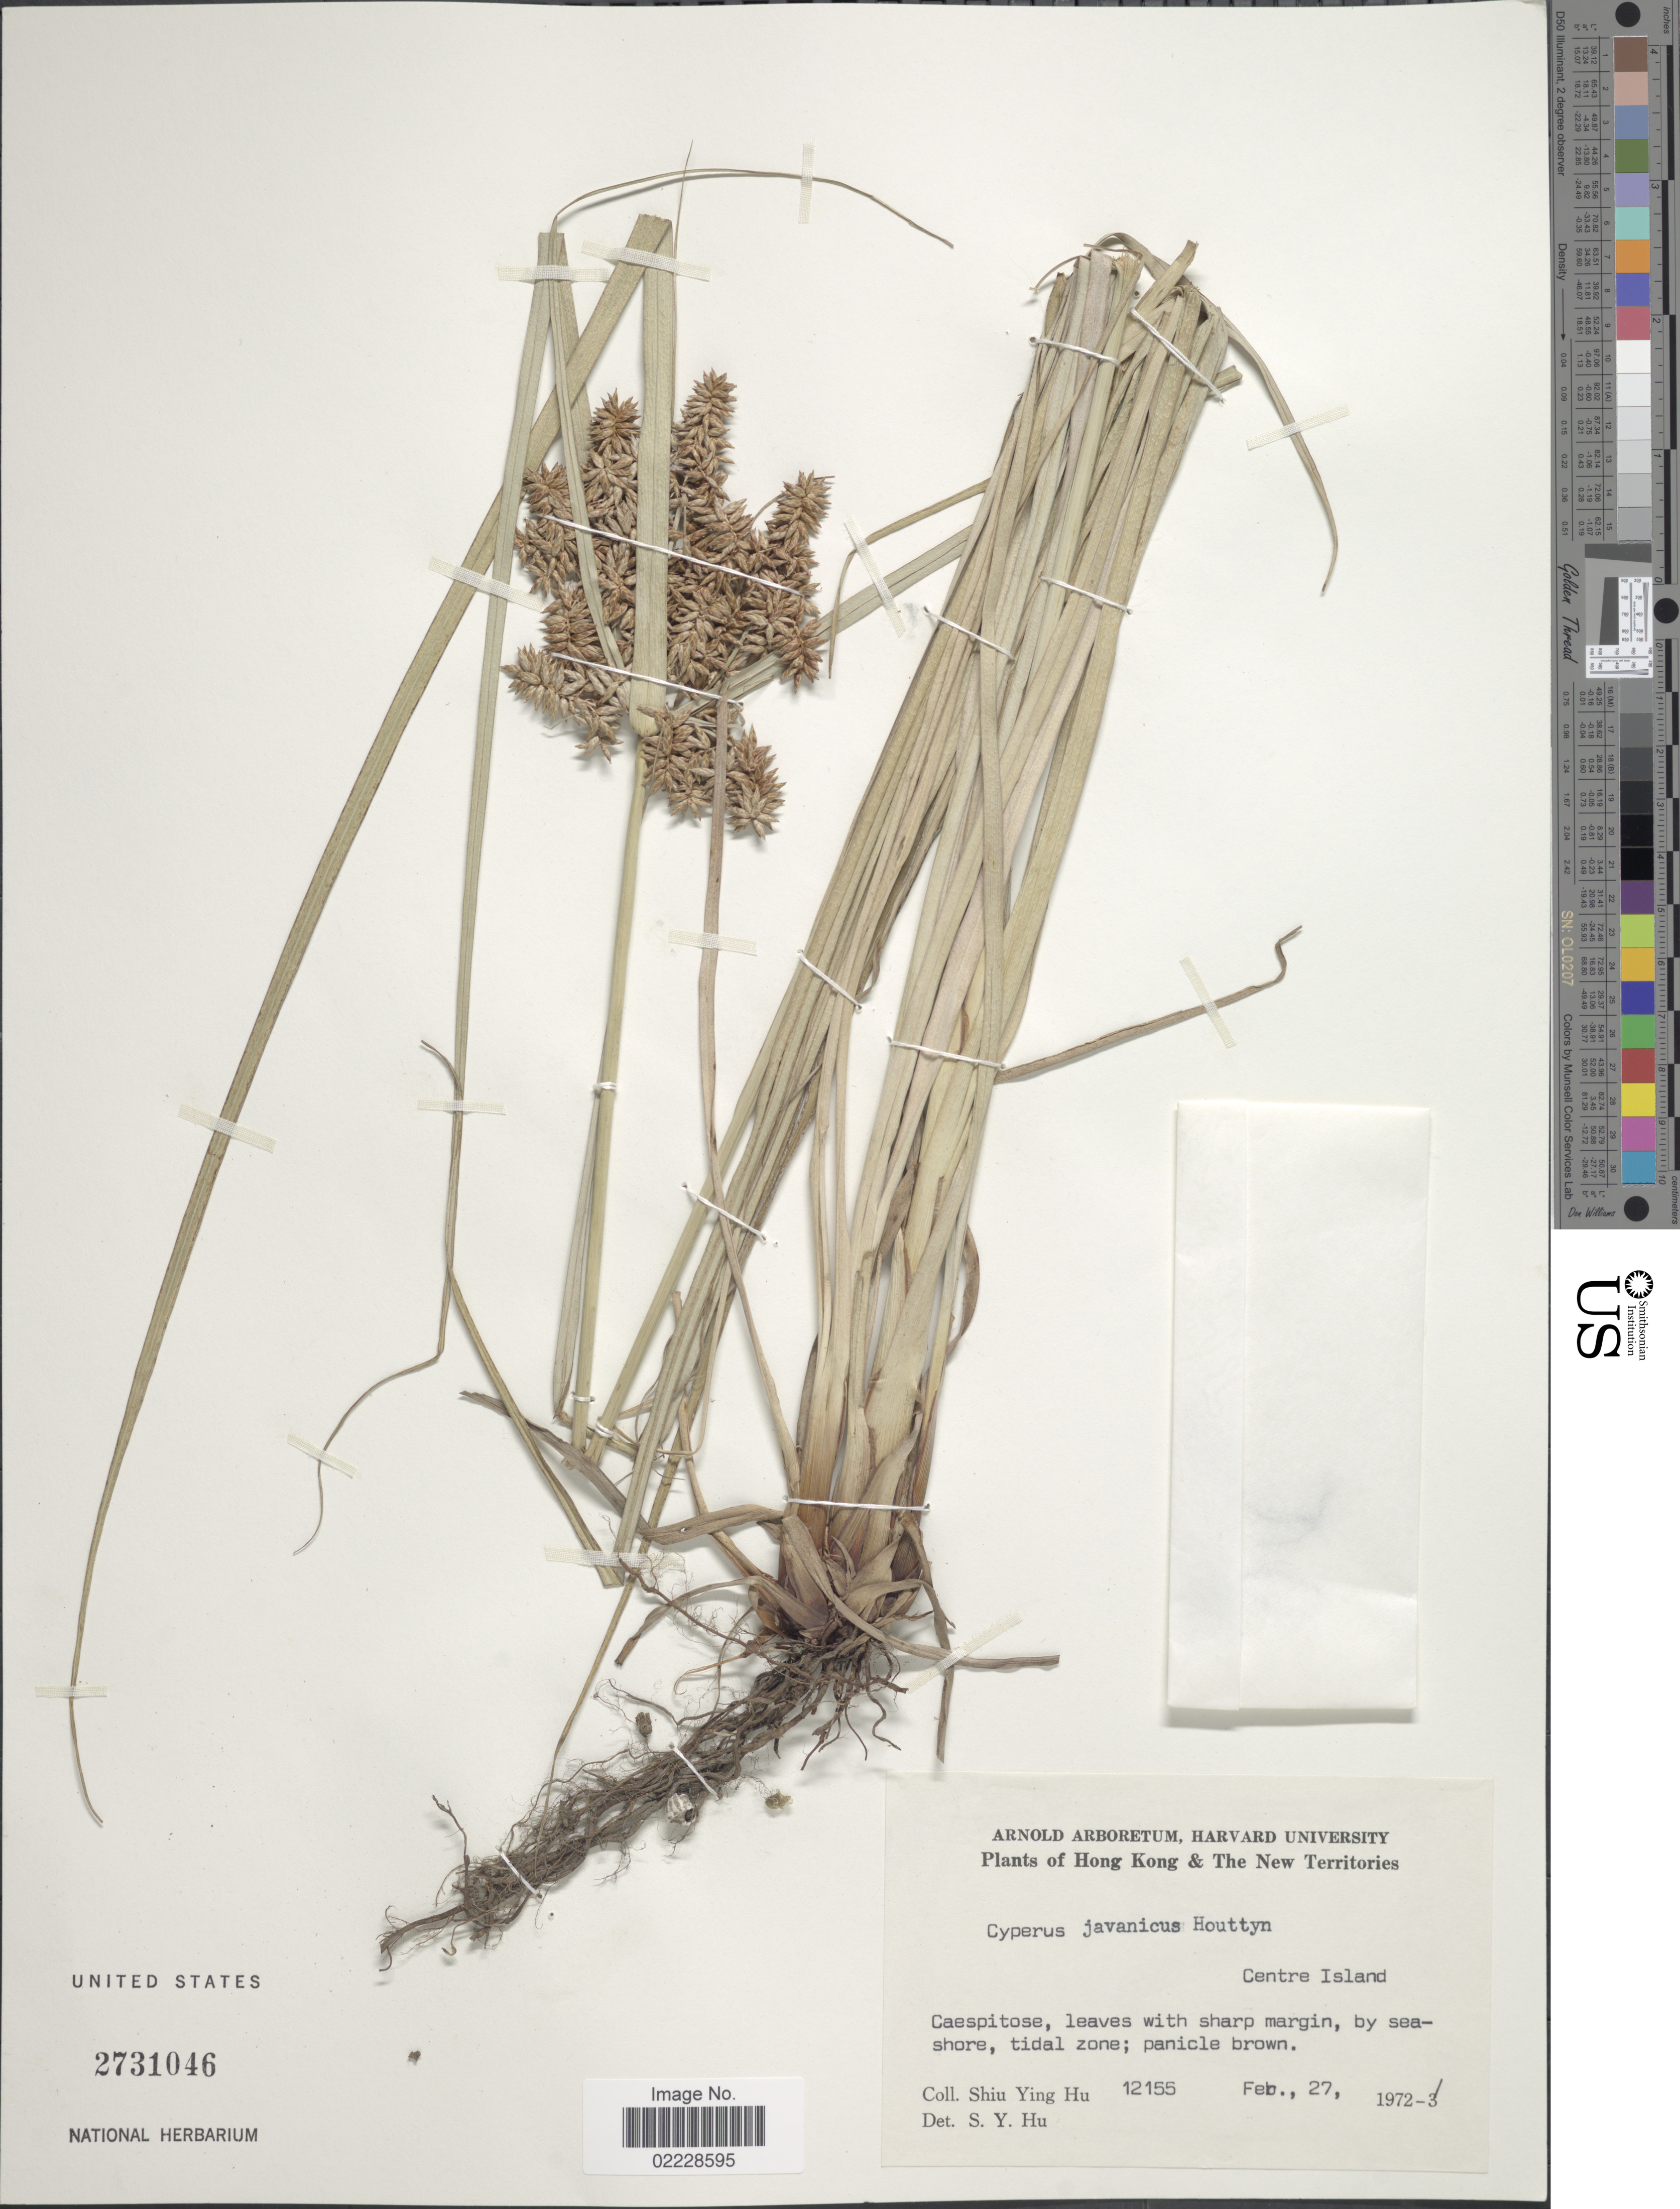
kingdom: Plantae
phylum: Tracheophyta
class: Liliopsida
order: Poales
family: Cyperaceae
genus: Cyperus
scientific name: Cyperus javanicus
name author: Houtt.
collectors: S. Y. Hu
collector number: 12155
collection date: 1972-02-27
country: China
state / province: Hong Kong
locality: Hong Kong & The New Territories. Centre Island. leaves with sharp margin, by seashore, tidal zone; panicle brown.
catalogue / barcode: US 2731046